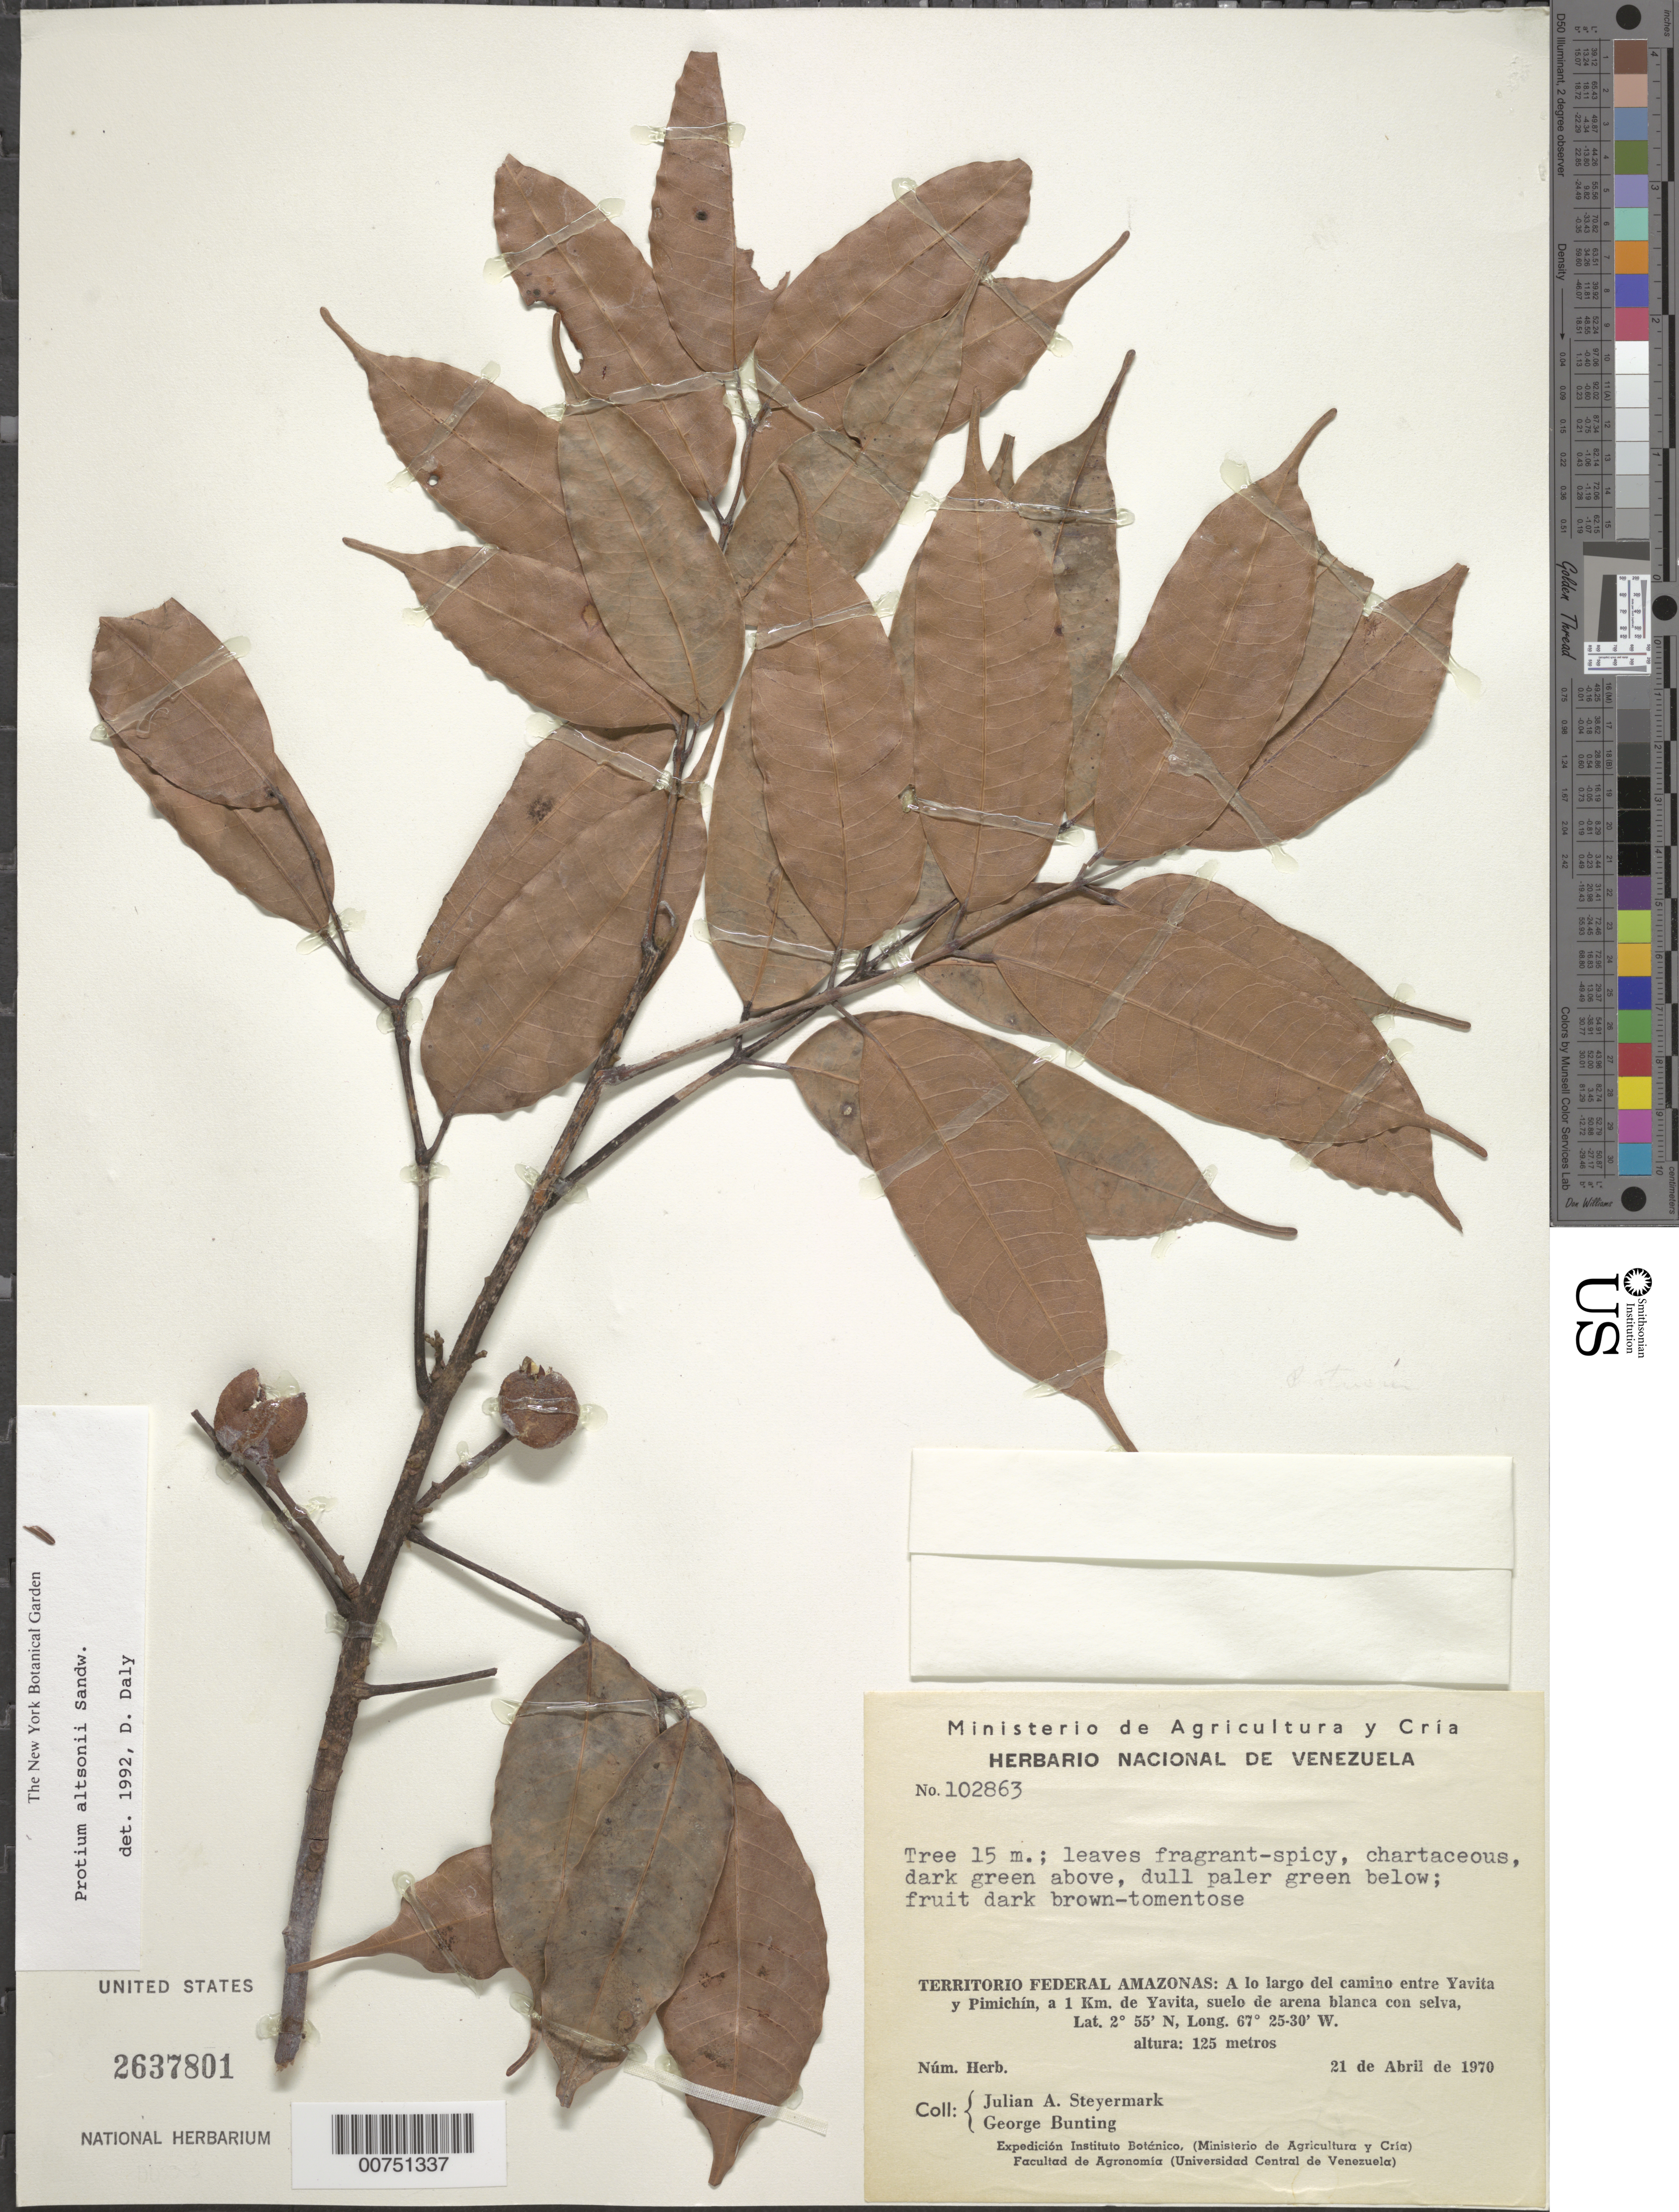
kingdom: Plantae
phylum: Tracheophyta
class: Magnoliopsida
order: Sapindales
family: Burseraceae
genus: Protium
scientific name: Protium altsonii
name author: Sandwith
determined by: Daly, D. C.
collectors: J. Steyermark & G. S. Bunting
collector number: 102863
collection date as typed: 21-Apr-70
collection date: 1970-04-21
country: Venezuela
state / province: Amazonas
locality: Yavita-Pimichín, 1 km de Yavita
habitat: Suelo de arena blanca con selva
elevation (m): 125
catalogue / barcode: US 2637801